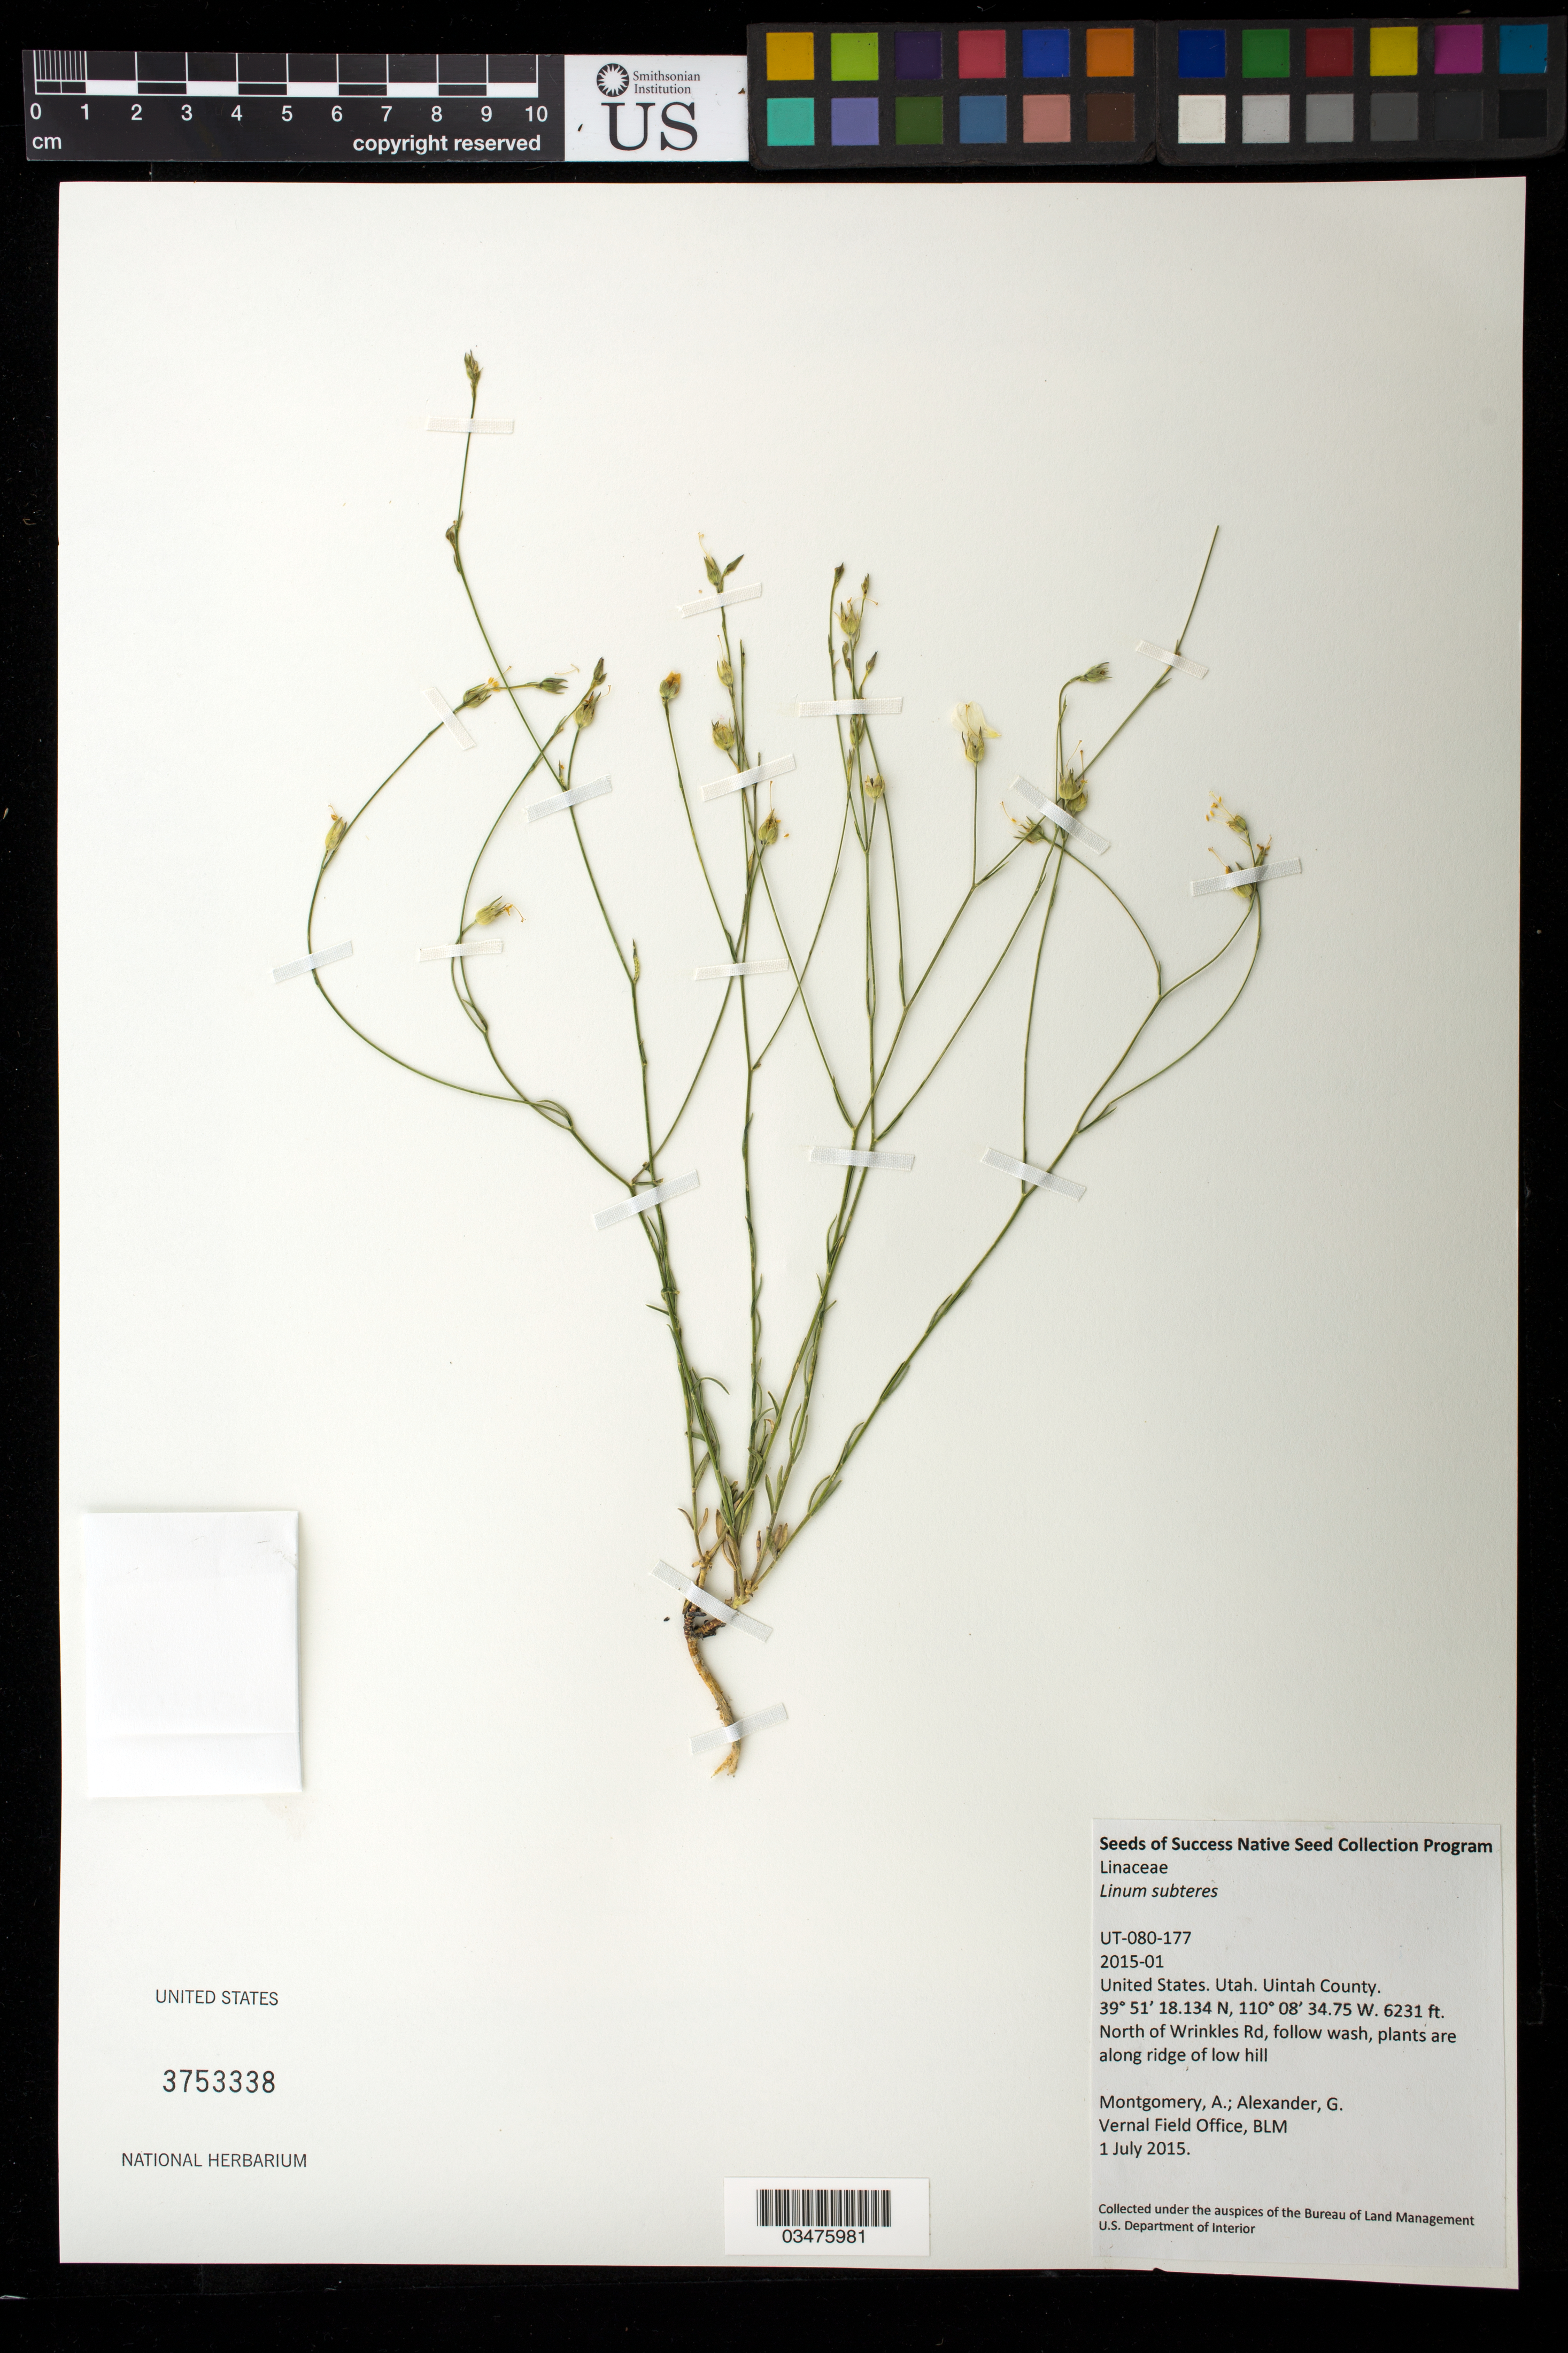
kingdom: Plantae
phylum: Tracheophyta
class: Magnoliopsida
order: Malpighiales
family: Linaceae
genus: Linum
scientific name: Linum subteres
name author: (Trel.) H.J.P. Winkl.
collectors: A. Montgomery & G. Alexander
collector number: UT-080-177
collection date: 2015-07-01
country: United States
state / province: Utah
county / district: Uintah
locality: N of Wrinkles Rd.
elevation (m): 1899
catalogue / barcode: US 3753338